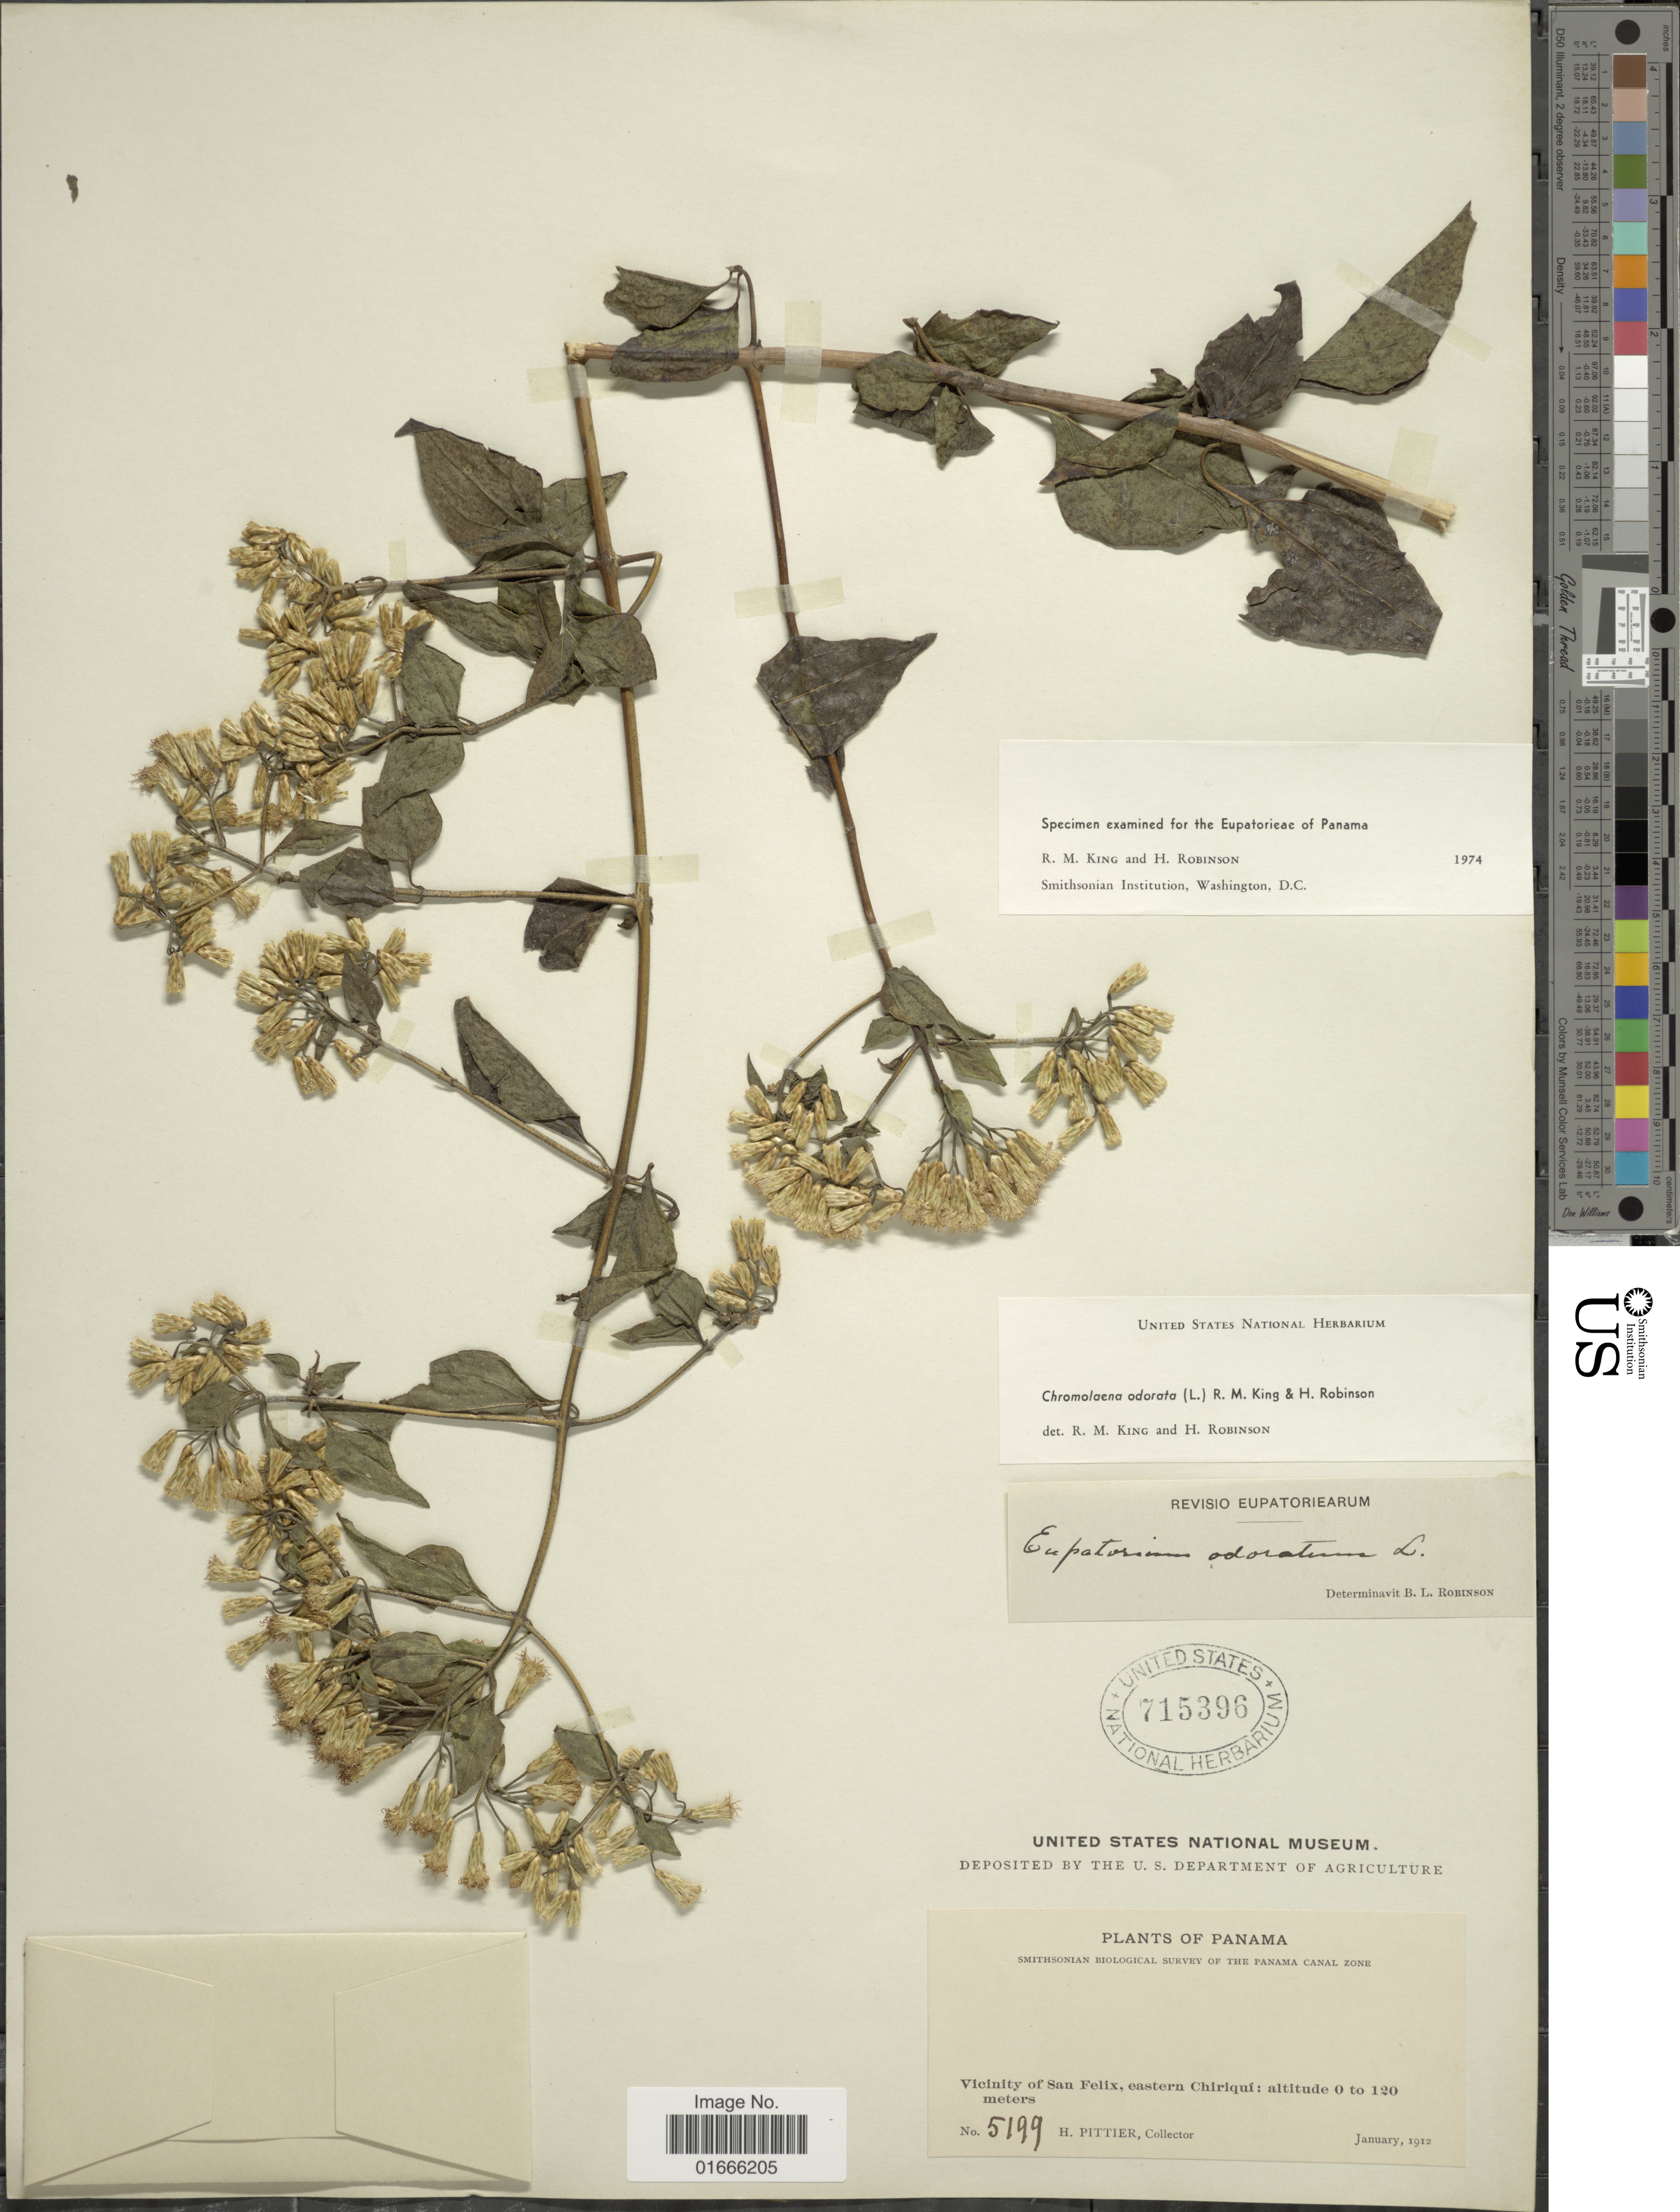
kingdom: Plantae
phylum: Tracheophyta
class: Magnoliopsida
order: Asterales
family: Asteraceae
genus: Chromolaena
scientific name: Chromolaena odorata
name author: (L.) R.M. King & H. Rob.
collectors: H. F. Pittier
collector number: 5199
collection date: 1912-01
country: Panama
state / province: Chiriqui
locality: Vicinity of San Felix, eastern Chiriqui.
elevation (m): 0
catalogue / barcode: US 715396